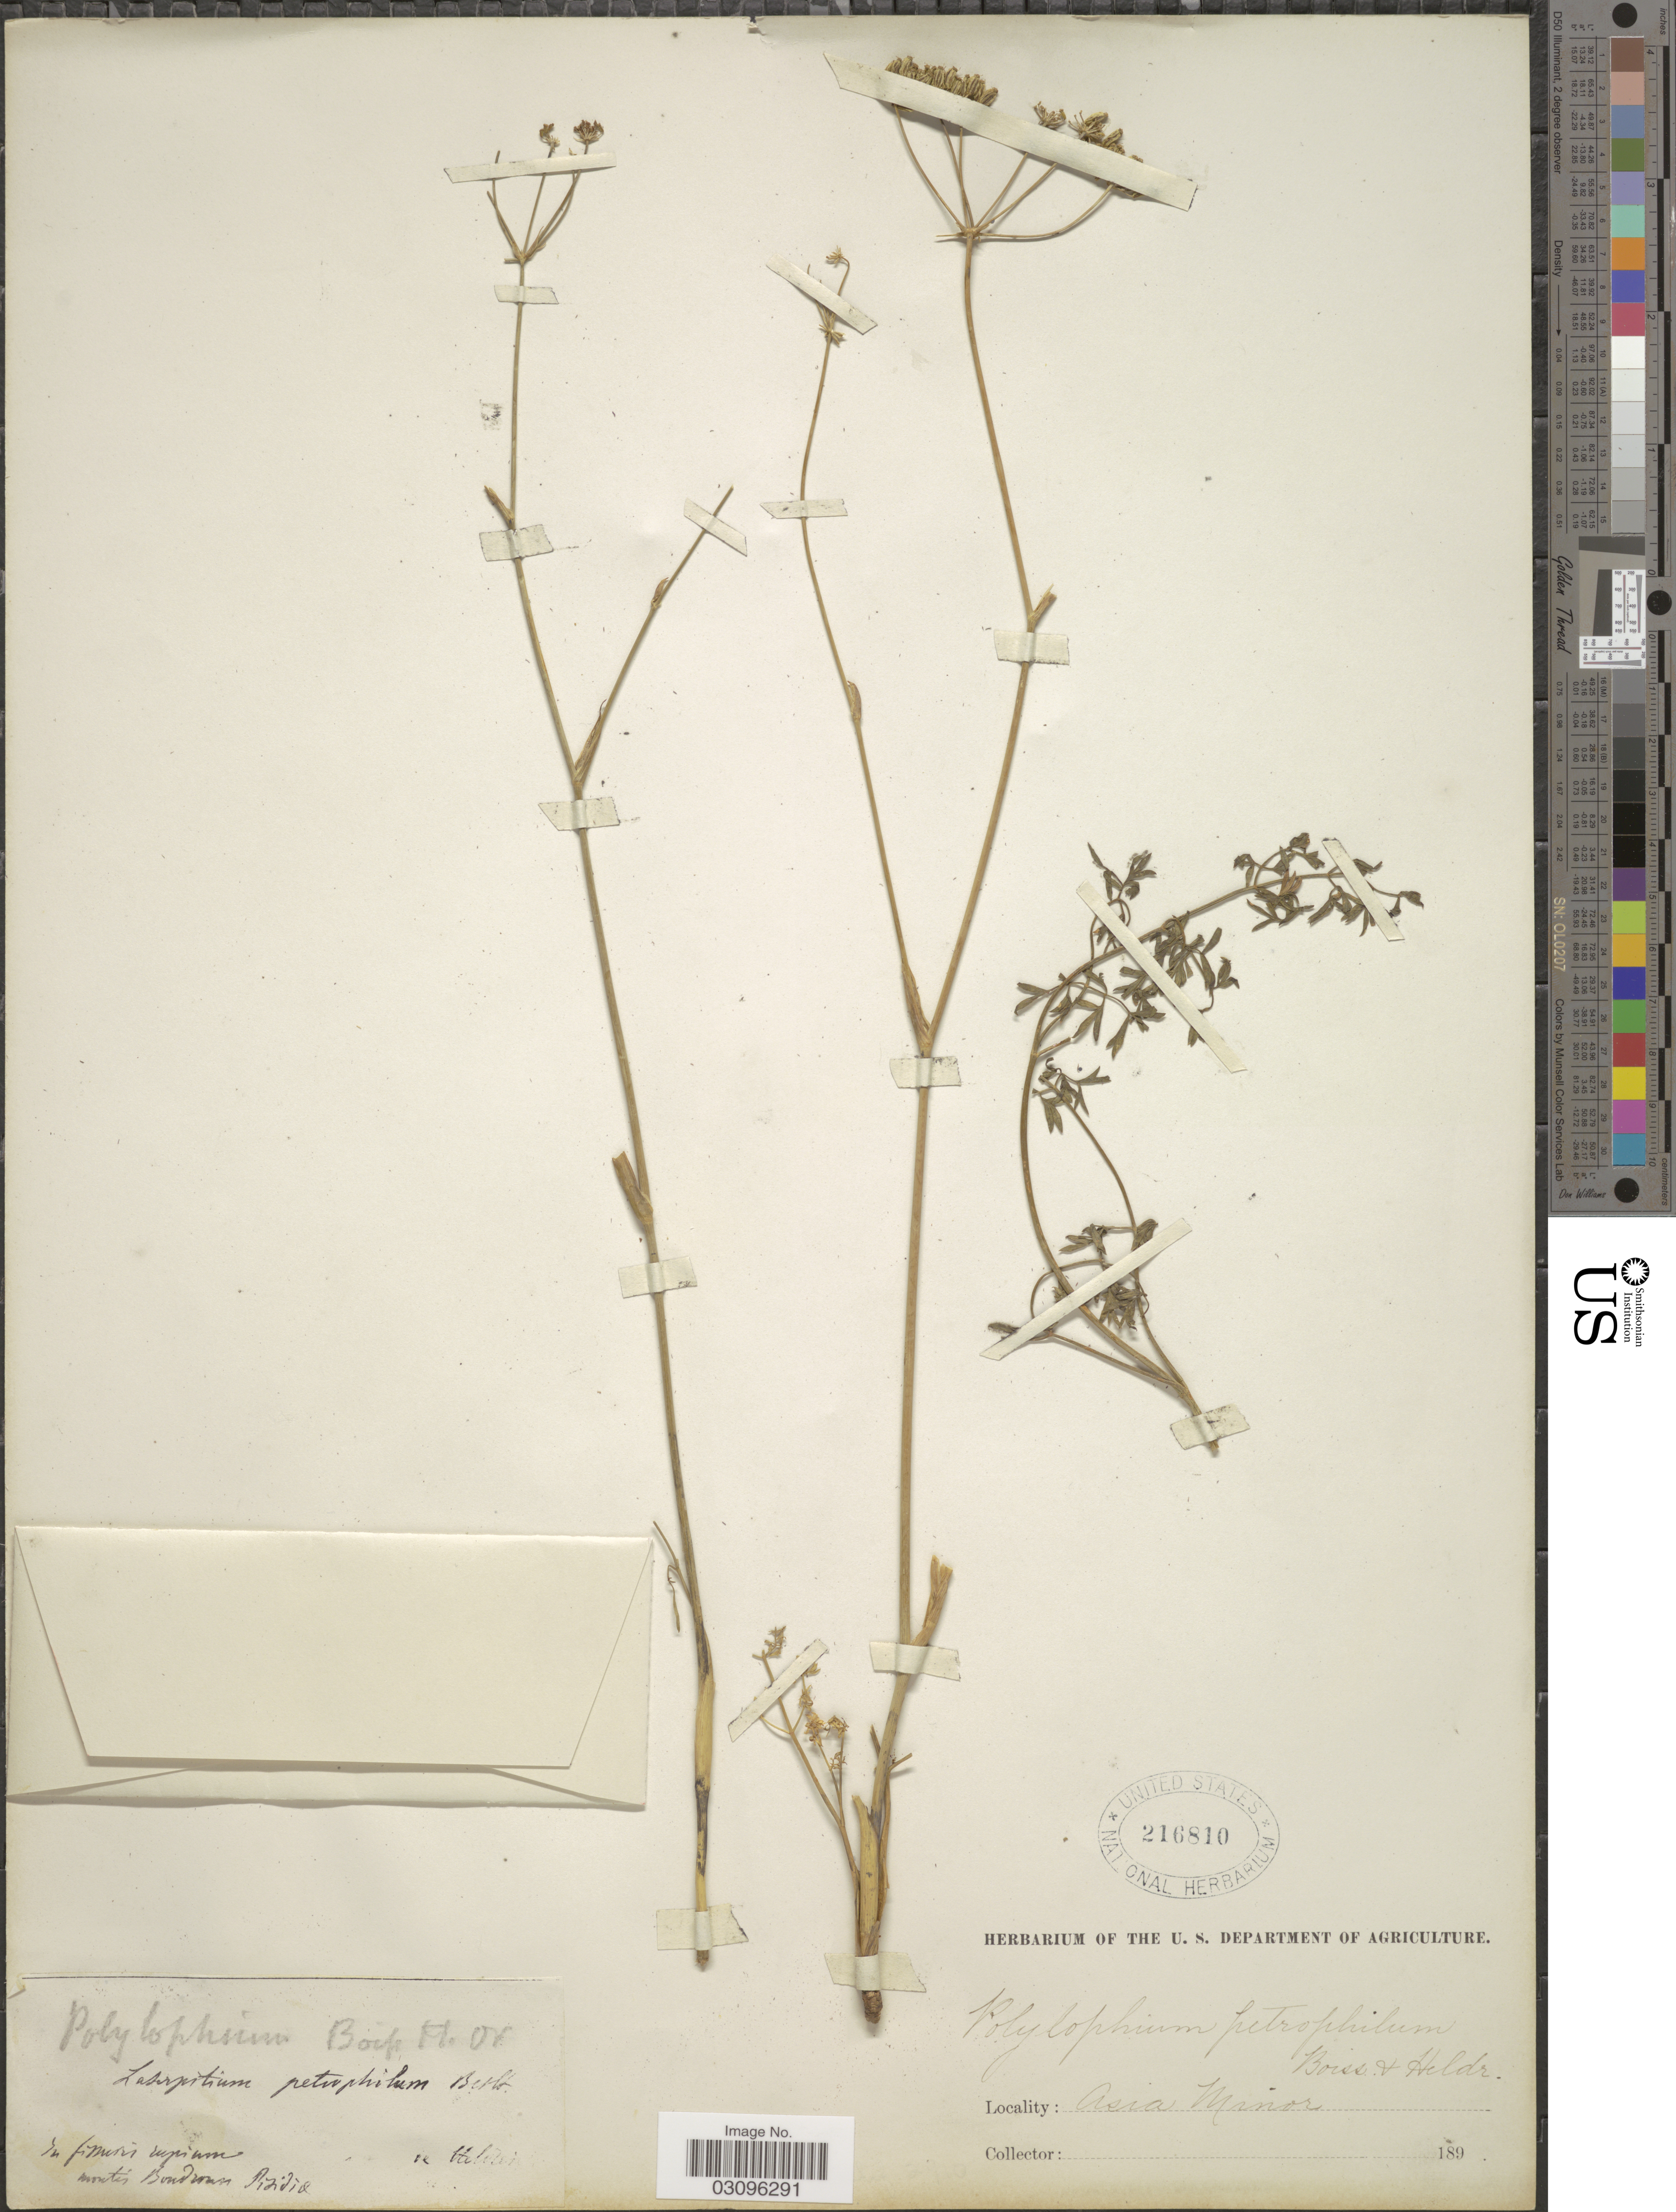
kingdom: Plantae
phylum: Tracheophyta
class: Magnoliopsida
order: Apiales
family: Apiaceae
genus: Laserpitium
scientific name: Laserpitium petrophilum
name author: Boiss. & Heldr.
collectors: ex herb. U. S. Department of Agriculture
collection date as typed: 189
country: Turkey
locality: In fimori rupium montis Boudoum Pizidia. Asia Minor.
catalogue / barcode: US 216810